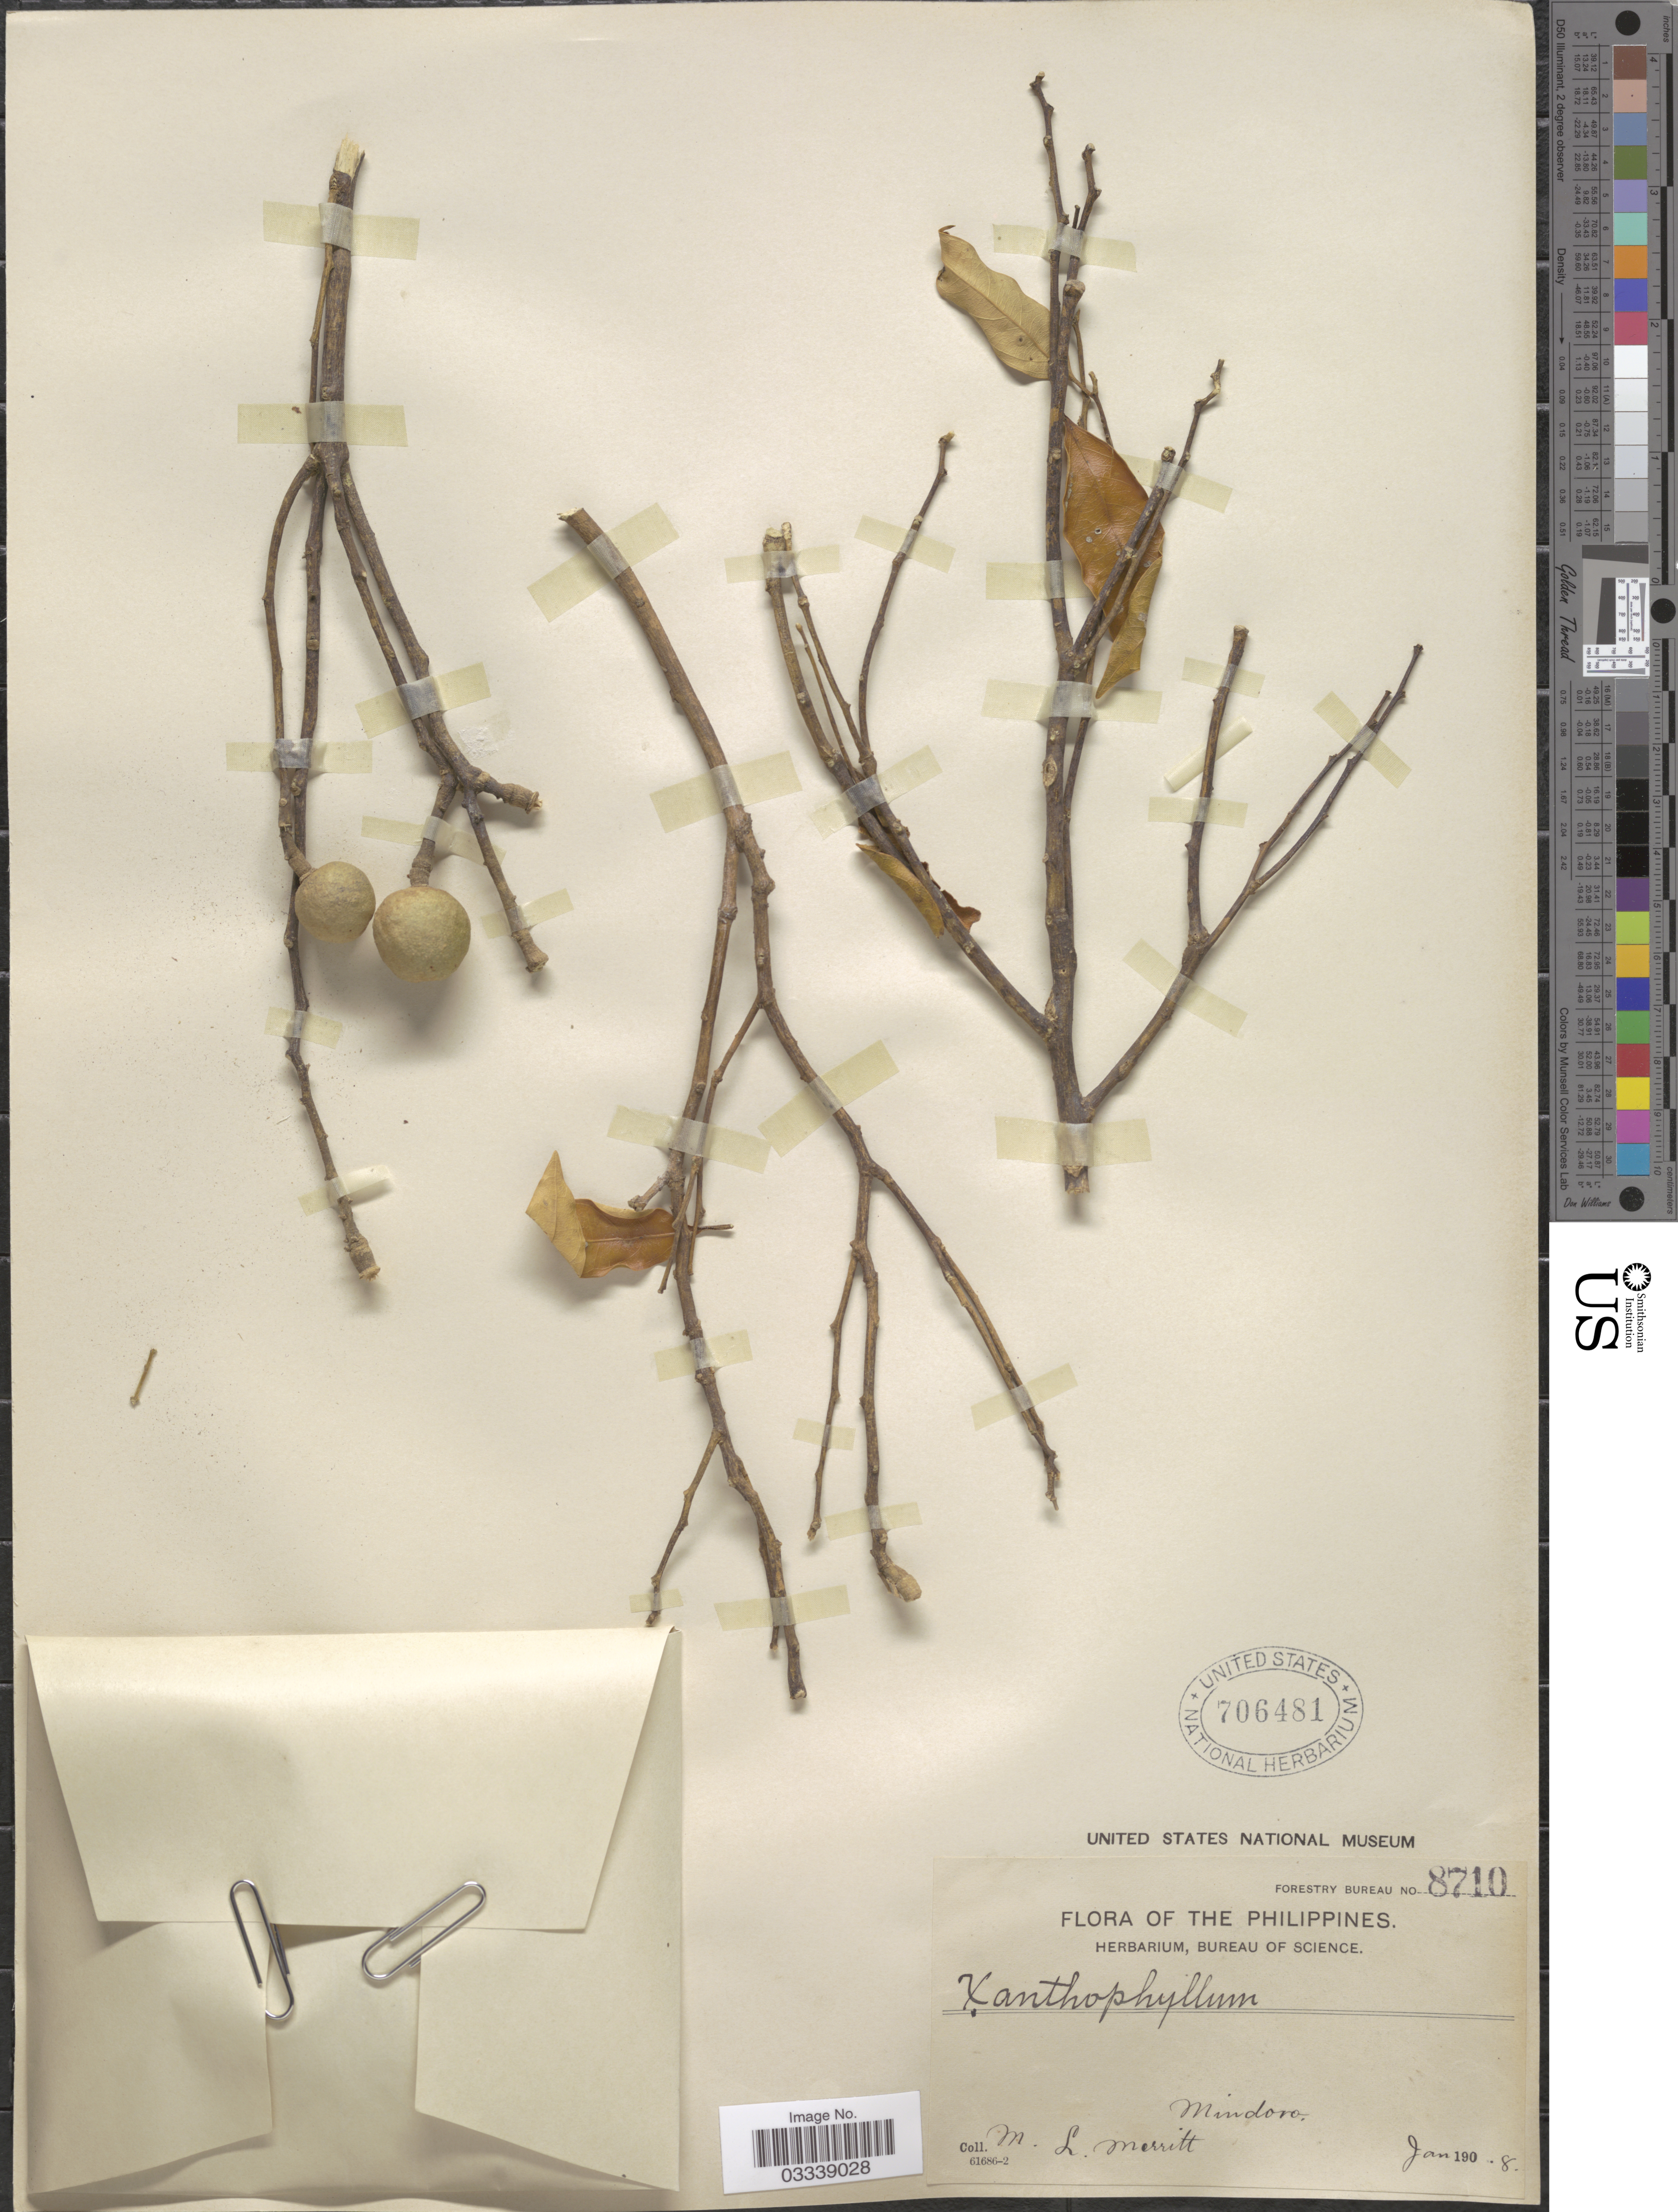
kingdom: Plantae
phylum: Tracheophyta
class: Magnoliopsida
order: Fabales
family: Polygalaceae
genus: Xanthophyllum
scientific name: Xanthophyllum sp.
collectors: M. L. Merritt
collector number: Forestry Bureau 8710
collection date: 1908-01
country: Philippines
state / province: Mimaropa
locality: Mindoro.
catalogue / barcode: US 706481